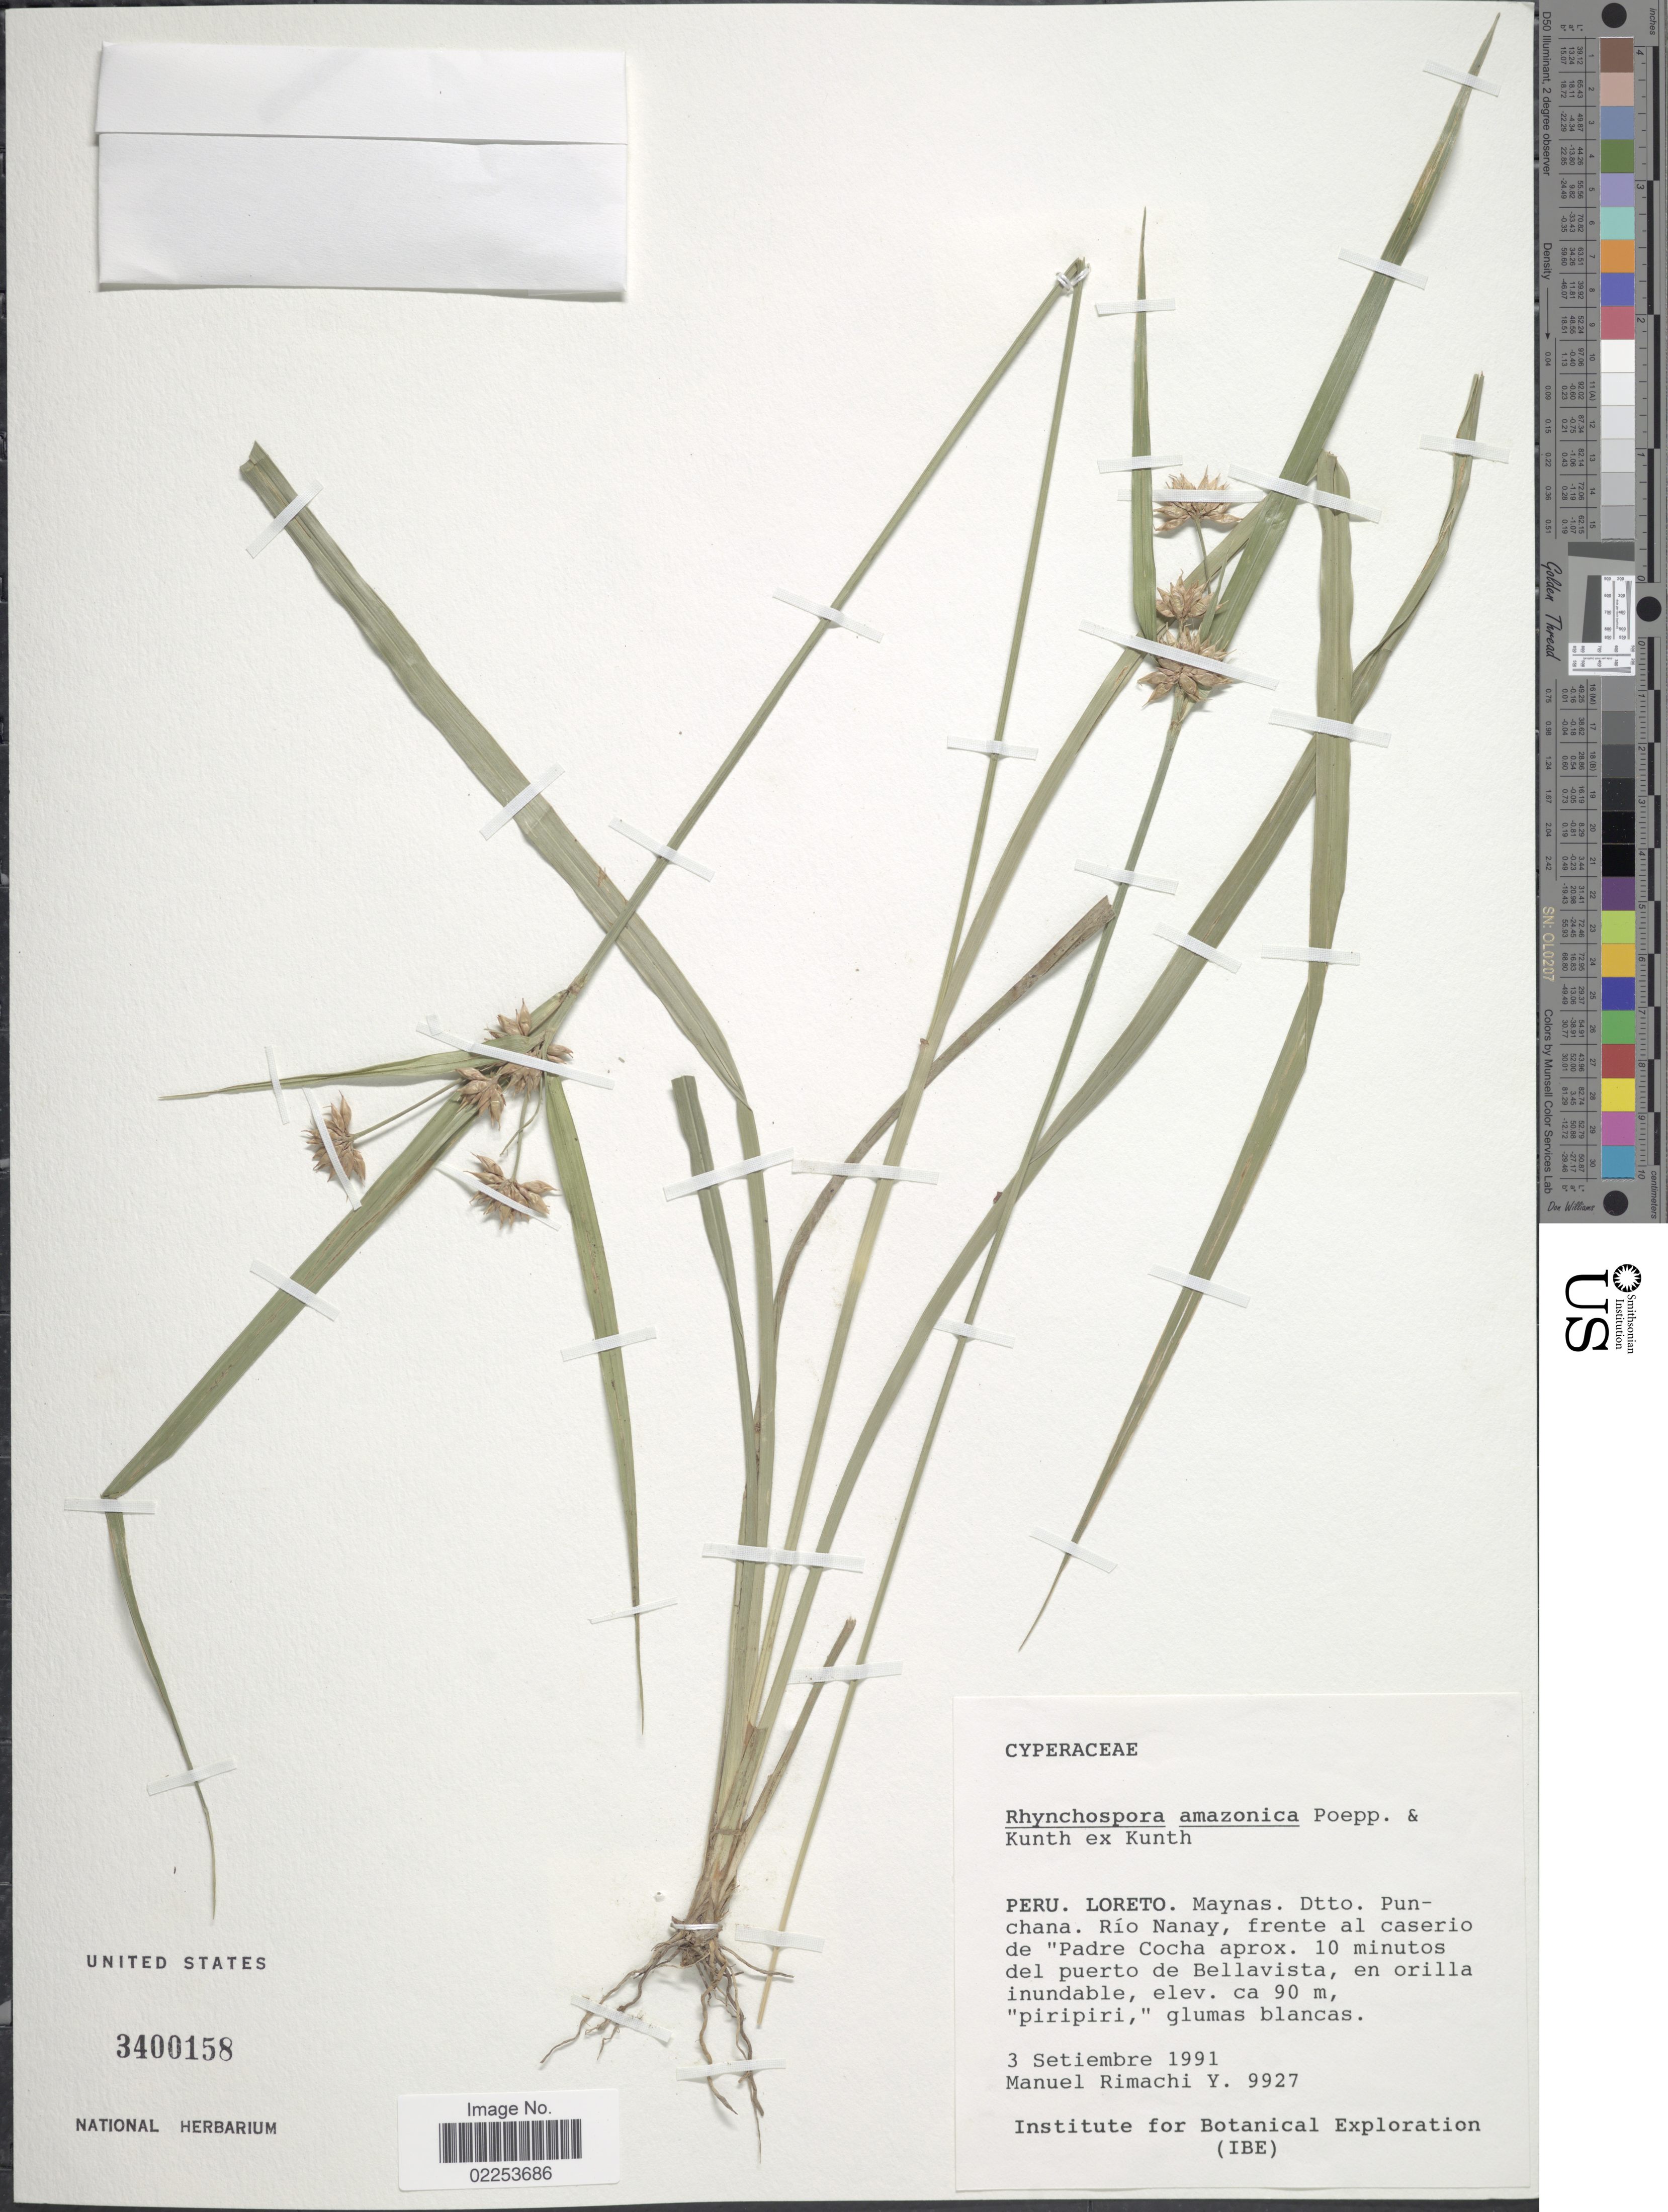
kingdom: Plantae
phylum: Tracheophyta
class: Liliopsida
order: Poales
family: Cyperaceae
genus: Rhynchospora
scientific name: Rhynchospora amazonica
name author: Poepp. & Kunth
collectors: M. Rimachi Y.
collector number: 9927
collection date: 1991-09-03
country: Peru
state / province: Loreto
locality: Maynas, Dtto. Punchana. Rio Nanay, frente al caserio de Padre Cocha aprox. 10 minutos del puerto de Bellavista, en orilla inundable.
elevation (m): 90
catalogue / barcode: US 3400158